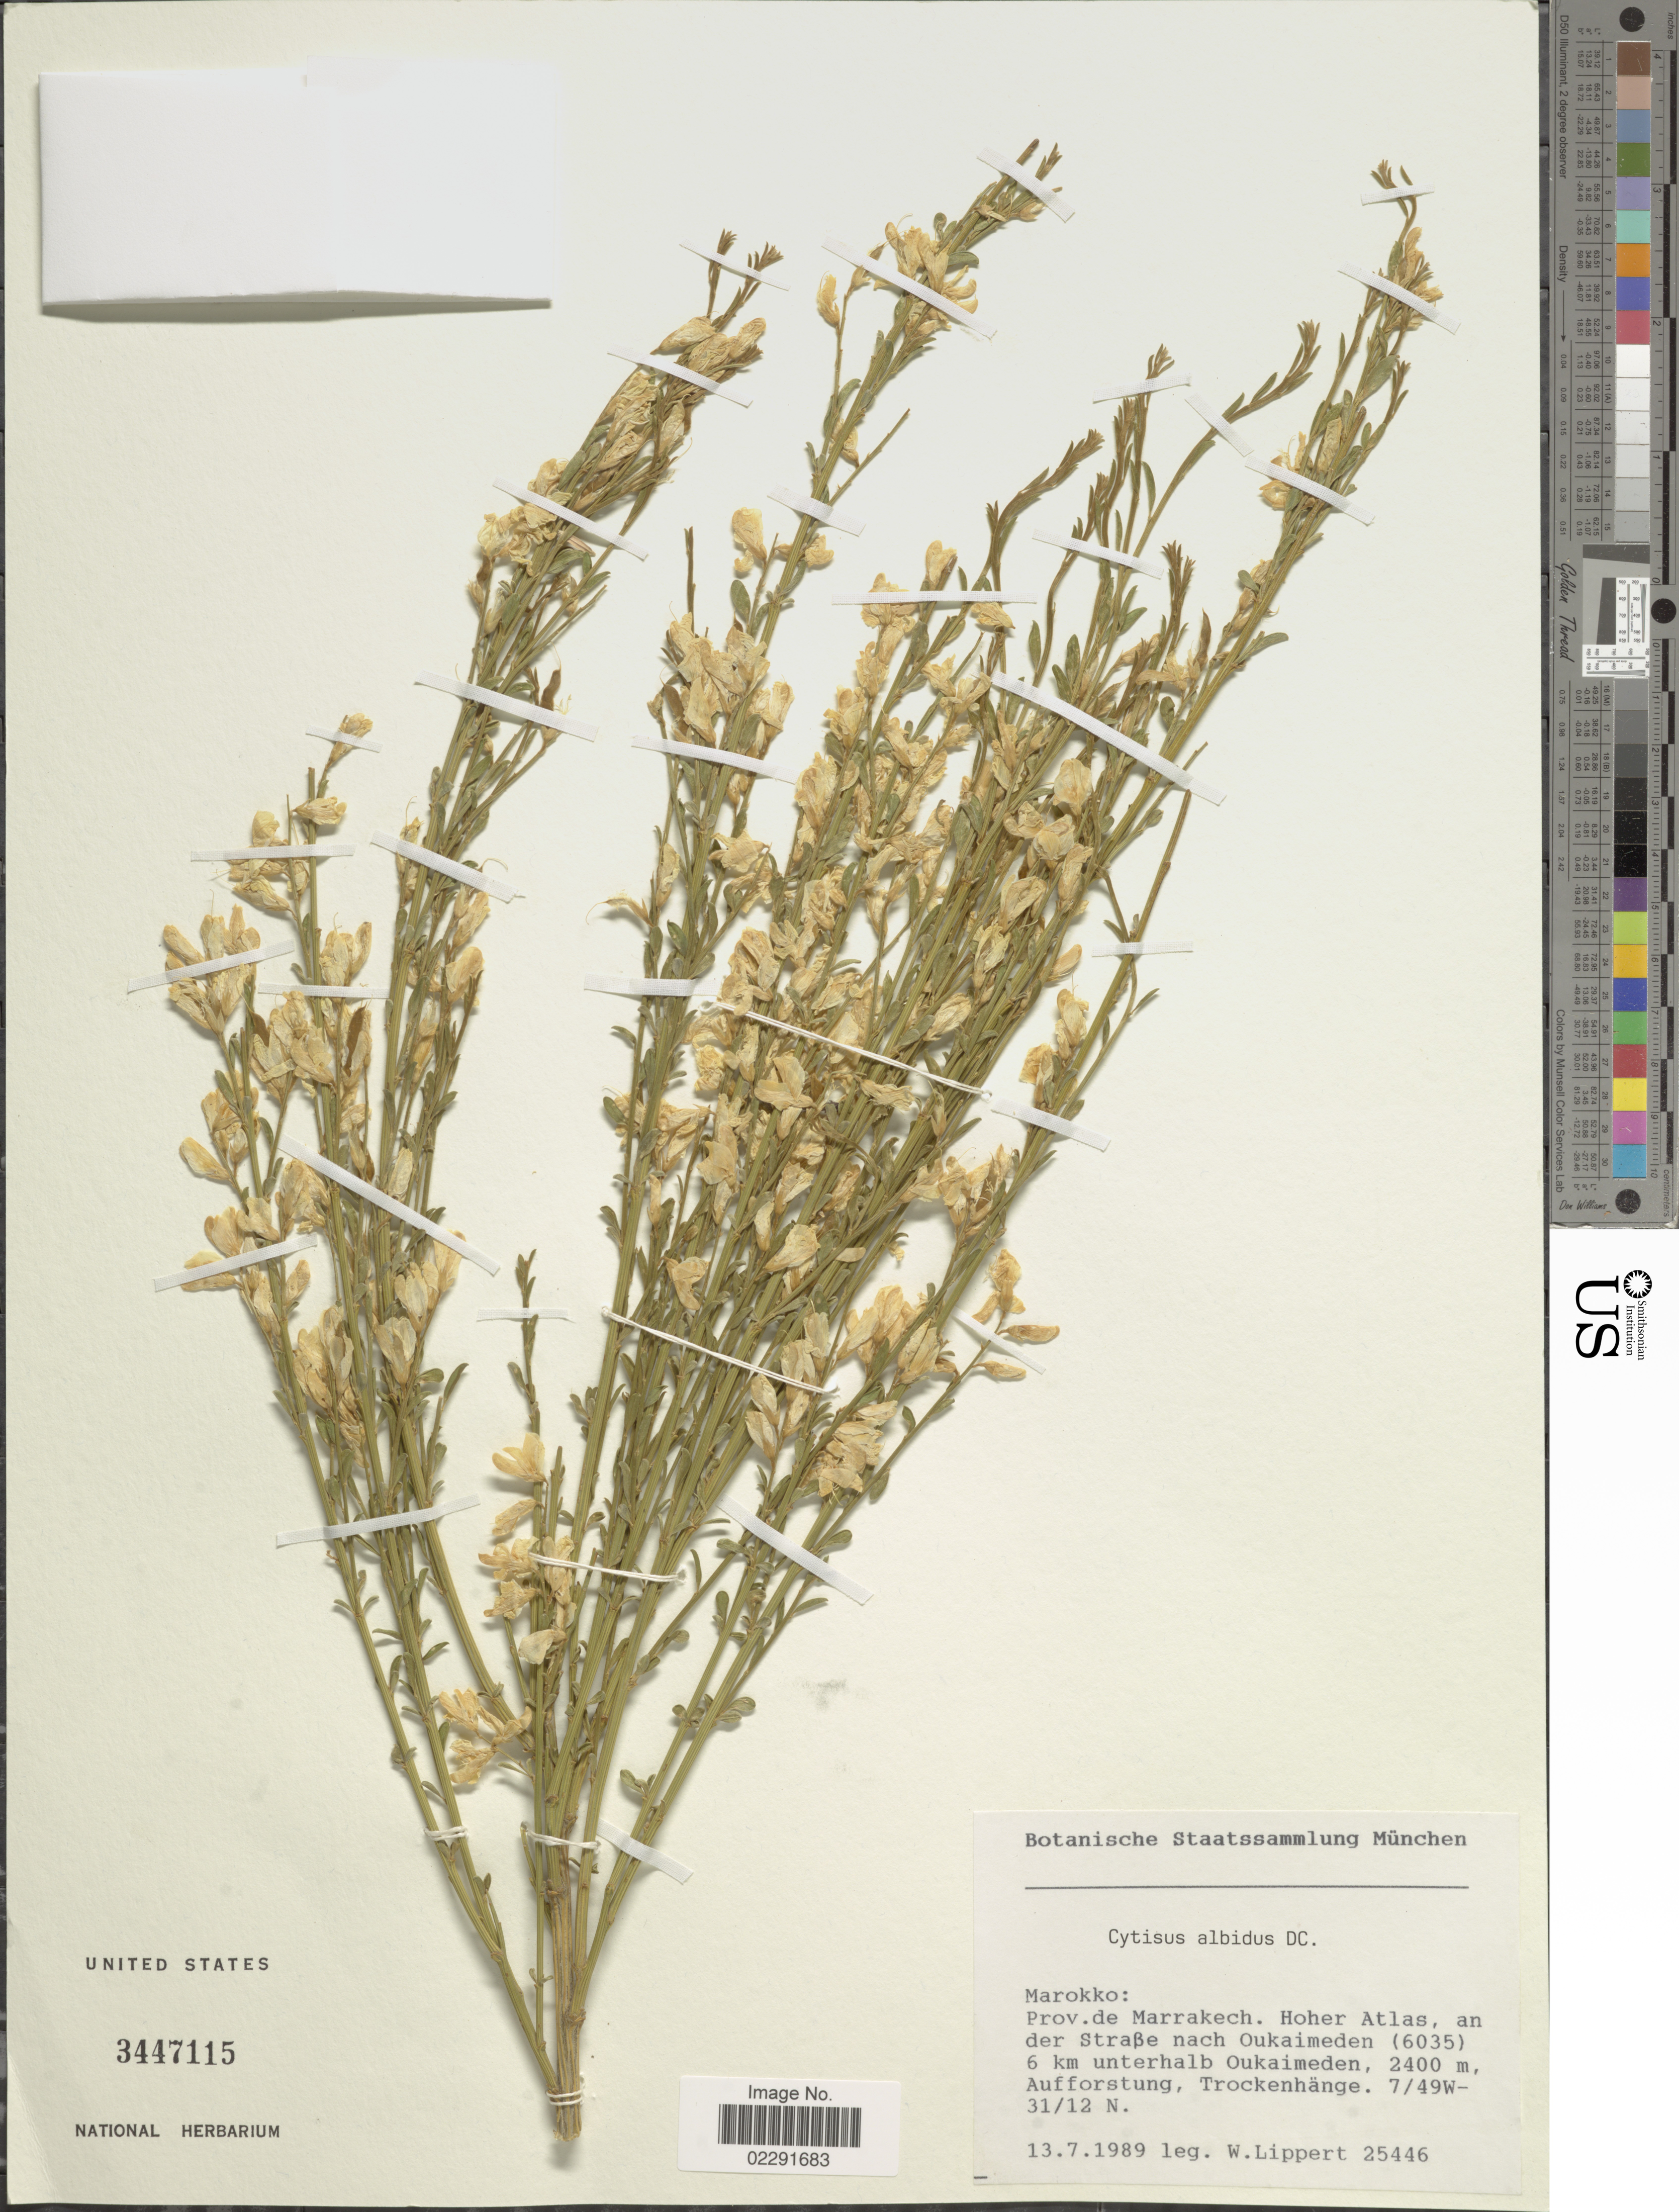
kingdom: Plantae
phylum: Tracheophyta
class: Magnoliopsida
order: Fabales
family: Fabaceae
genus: Cytisus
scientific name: Cytisus osyrioides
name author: Svent.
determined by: Strong, Mark T., (BOT), Smithsonian Institution - National Museum of Natural History (UNITED STATES)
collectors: W. Lippert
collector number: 25446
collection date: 1989-07-13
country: Morocco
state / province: Marrakech-Tensift-Al Haouz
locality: Marrakech, Hoher Atlas, an der Strabe nach Oukaimeden (6035) 6 km unterhalb Oukaimeden, Aufforstung, Trockenhange.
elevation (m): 2400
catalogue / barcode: US 3447115